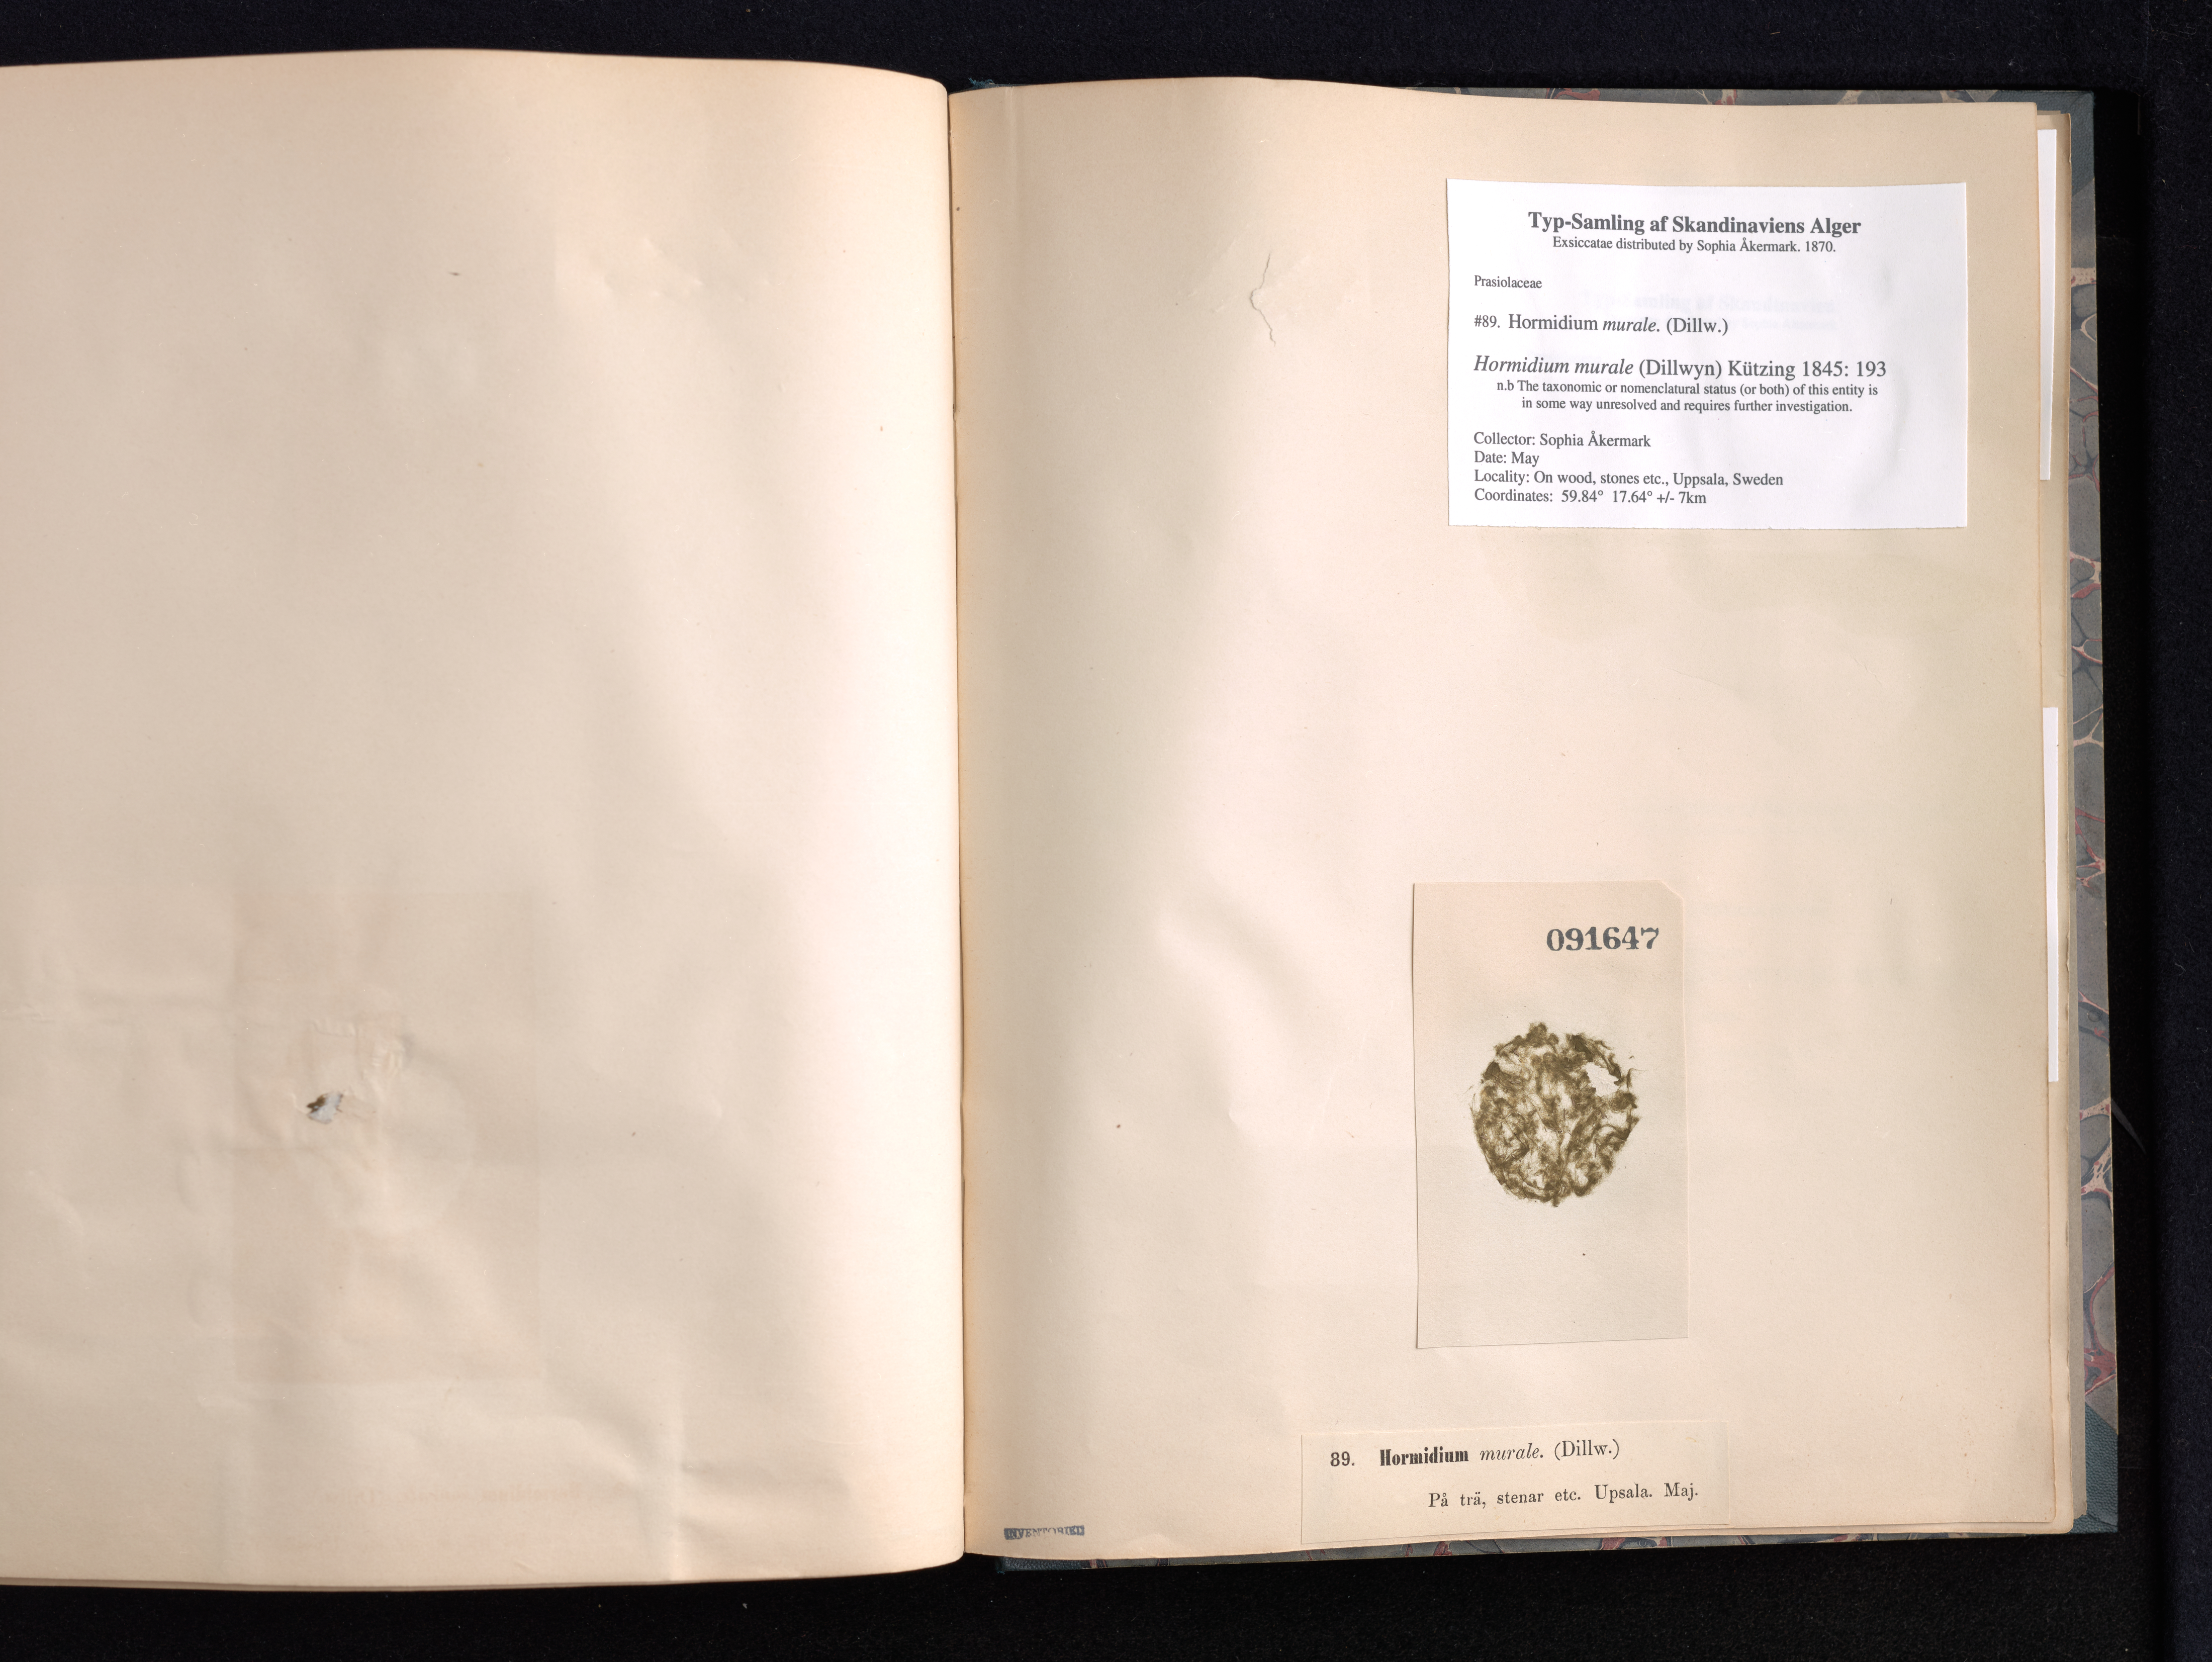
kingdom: Plantae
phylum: Chlorophyta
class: Trebouxiophyceae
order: Prasiolales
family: Prasiolaceae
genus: Hormidium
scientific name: Hormidium murale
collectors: S. Akermark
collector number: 89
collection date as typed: May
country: Sweden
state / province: Uppsala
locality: Uppsala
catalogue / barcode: US 91647